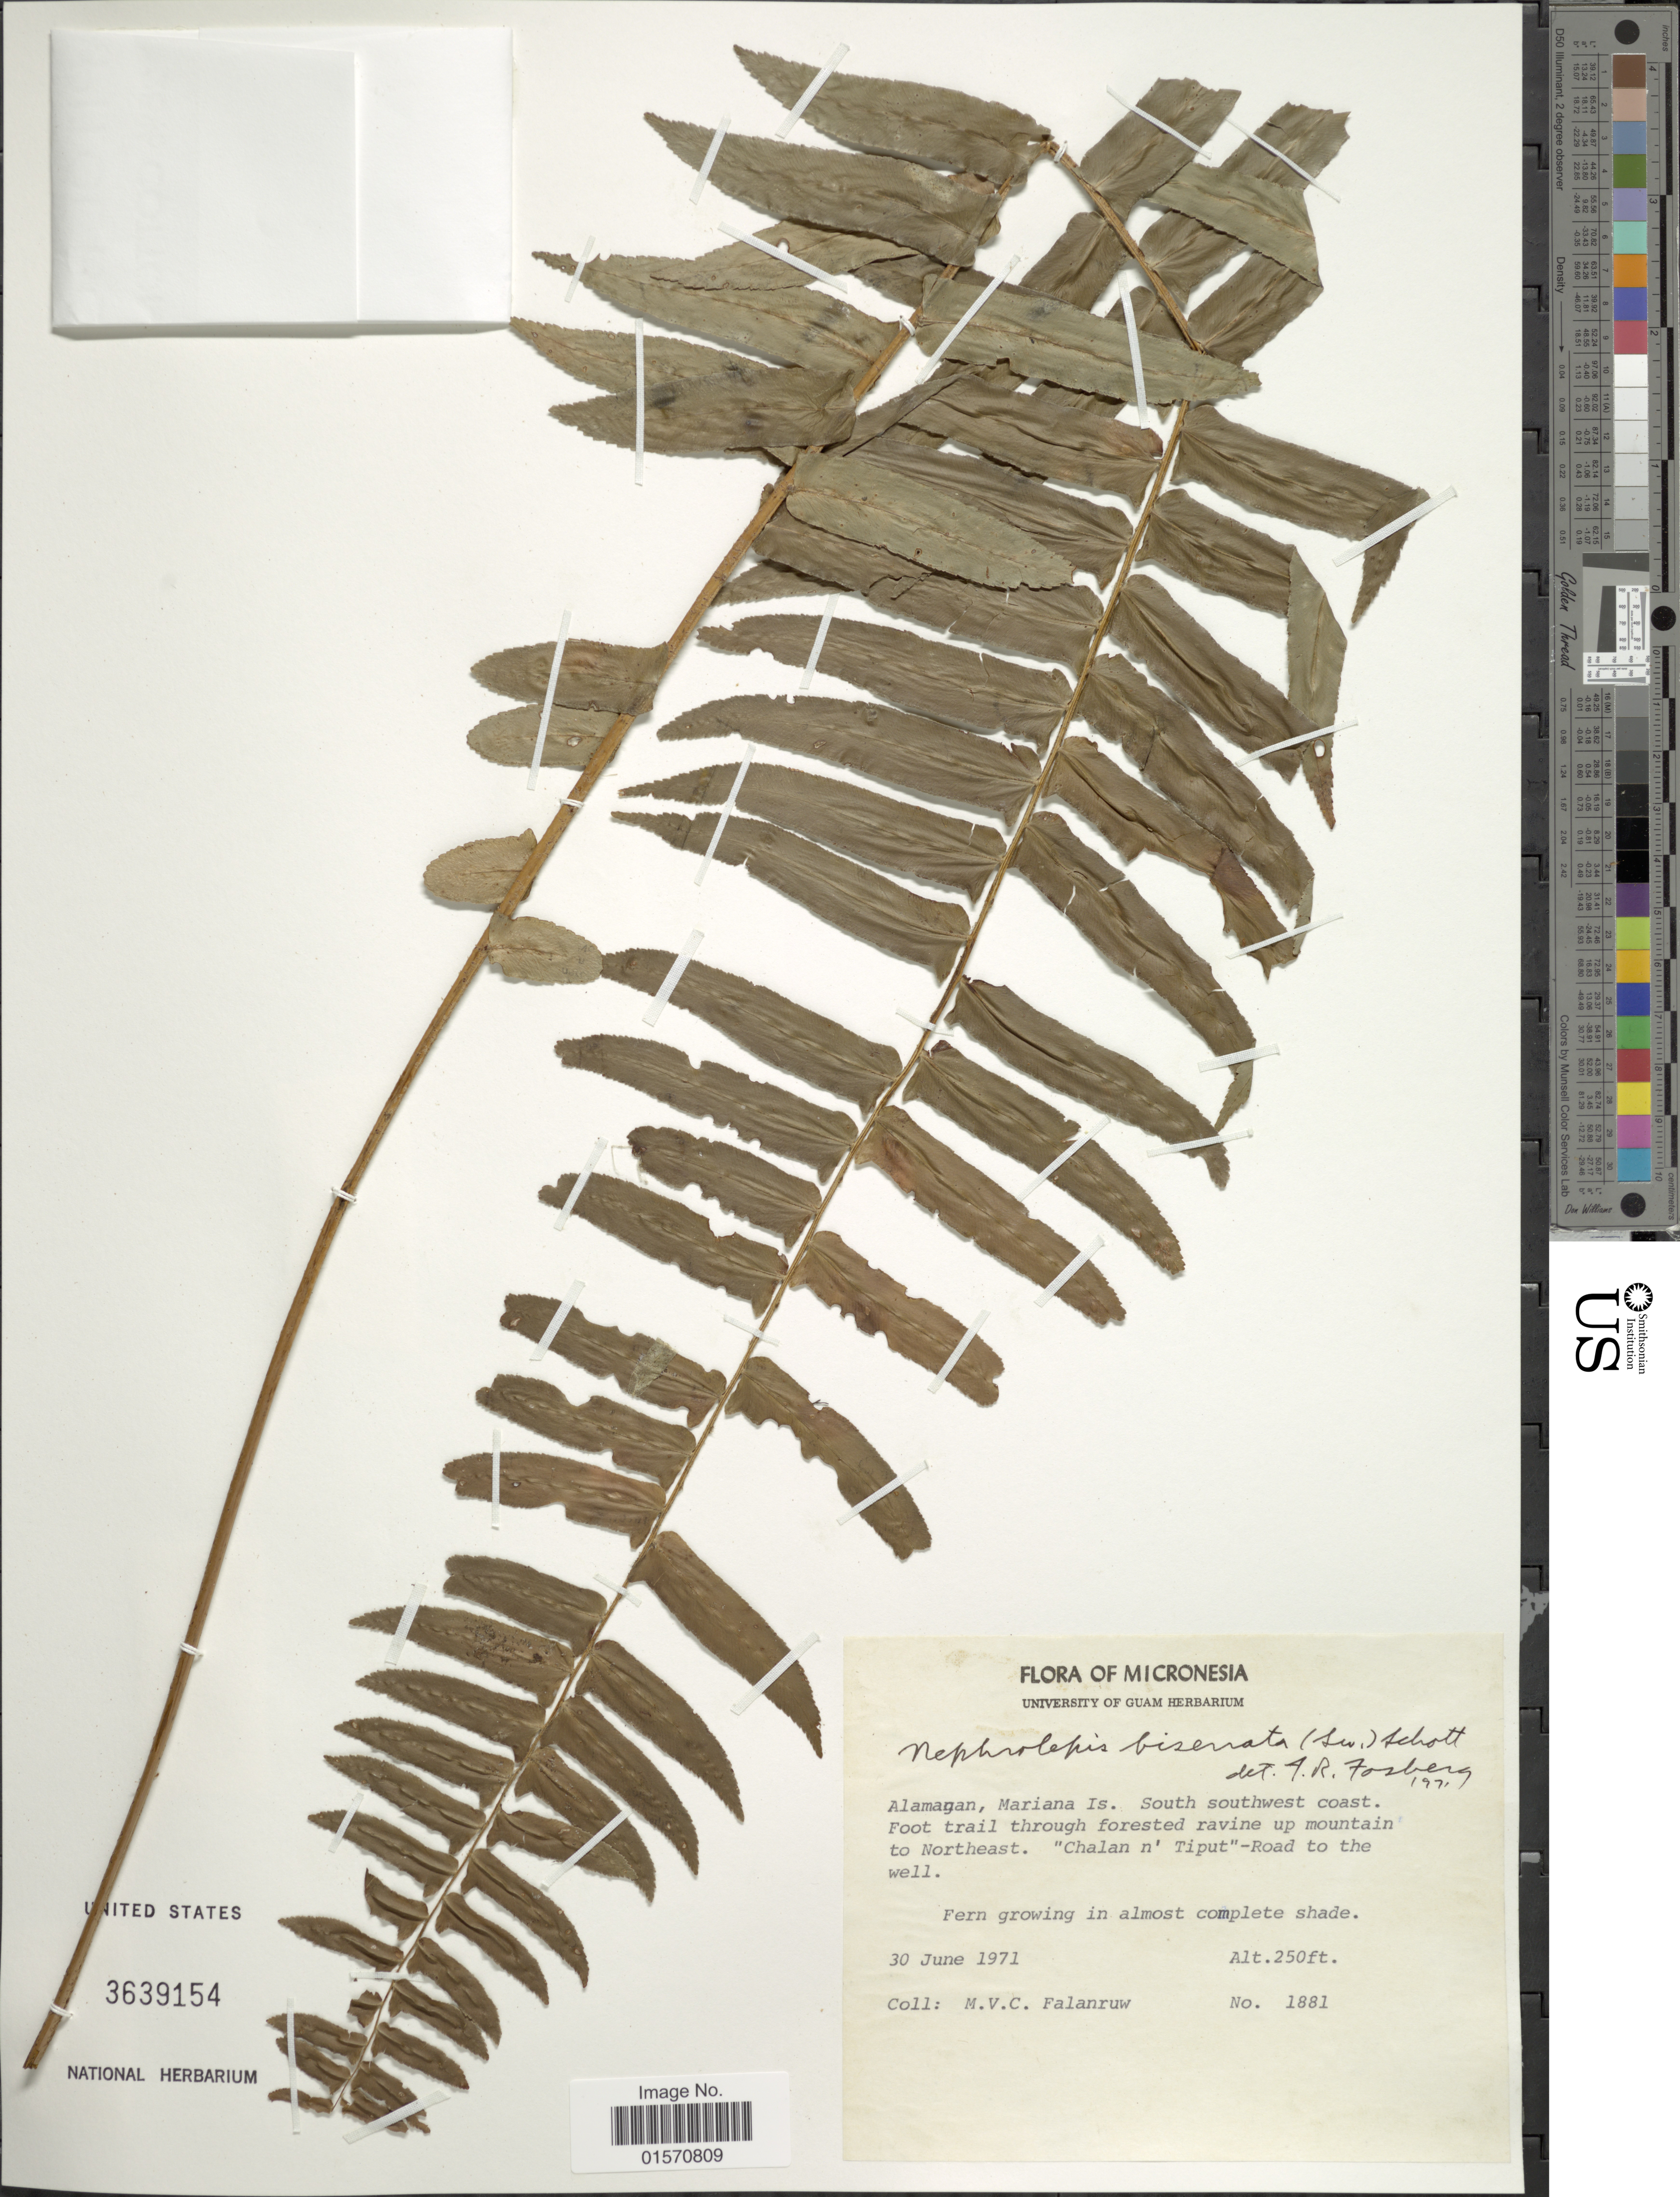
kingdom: Plantae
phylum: Tracheophyta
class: Polypodiopsida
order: Polypodiales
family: Nephrolepidaceae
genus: Nephrolepis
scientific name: Nephrolepis biserrata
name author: (Sw.) Schott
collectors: M. V. Falanruw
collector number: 1881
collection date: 1971-06-30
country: Northern Mariana Islands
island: Alamagan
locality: Alamagan, Mariana Is. South southwest coast. Foot trail through forested ravine up mountain to Northeast. "Chalan n' Tiput" -Road to the well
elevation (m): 76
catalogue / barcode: US 3639154